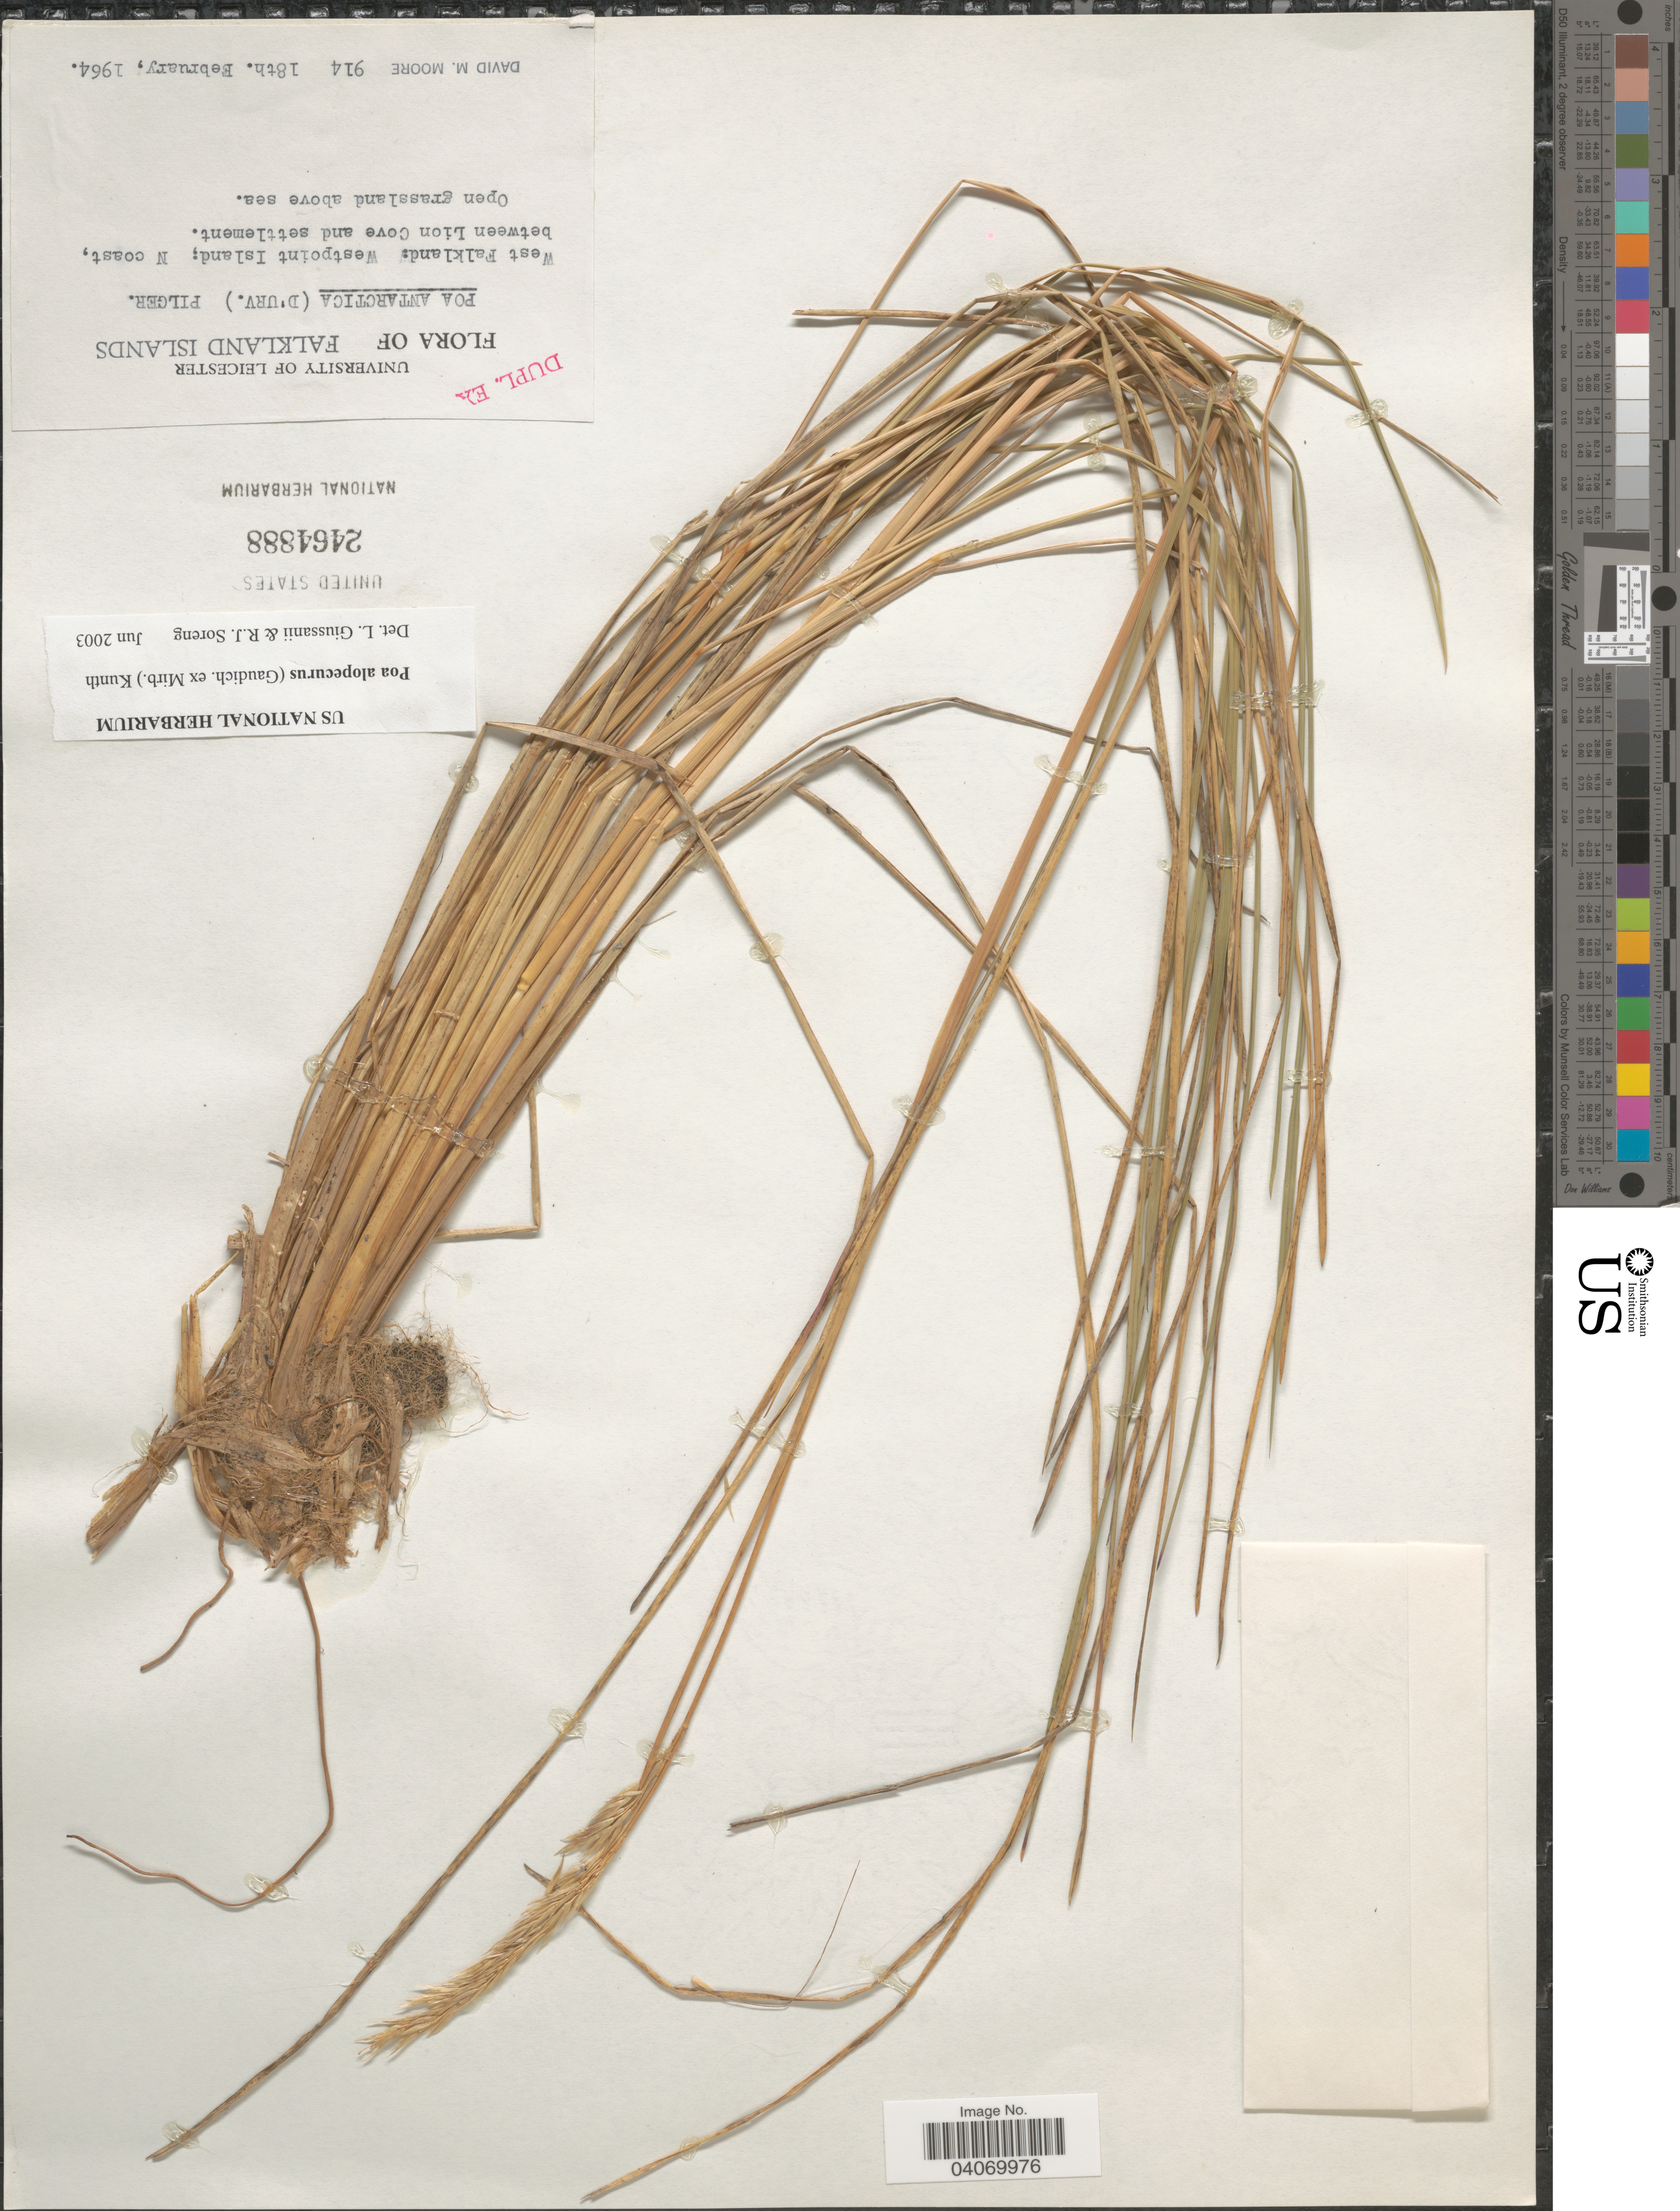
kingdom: Plantae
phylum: Tracheophyta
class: Liliopsida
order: Poales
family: Poaceae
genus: Poa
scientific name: Poa alopecurus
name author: (Gaudich. ex Mirb.) Kunth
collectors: D. Moore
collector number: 914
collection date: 1964-02-18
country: Falkland Islands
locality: West Falkland: Westpoint Island; N coast, between Lion Cove and settlement.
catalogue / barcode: US 2464888